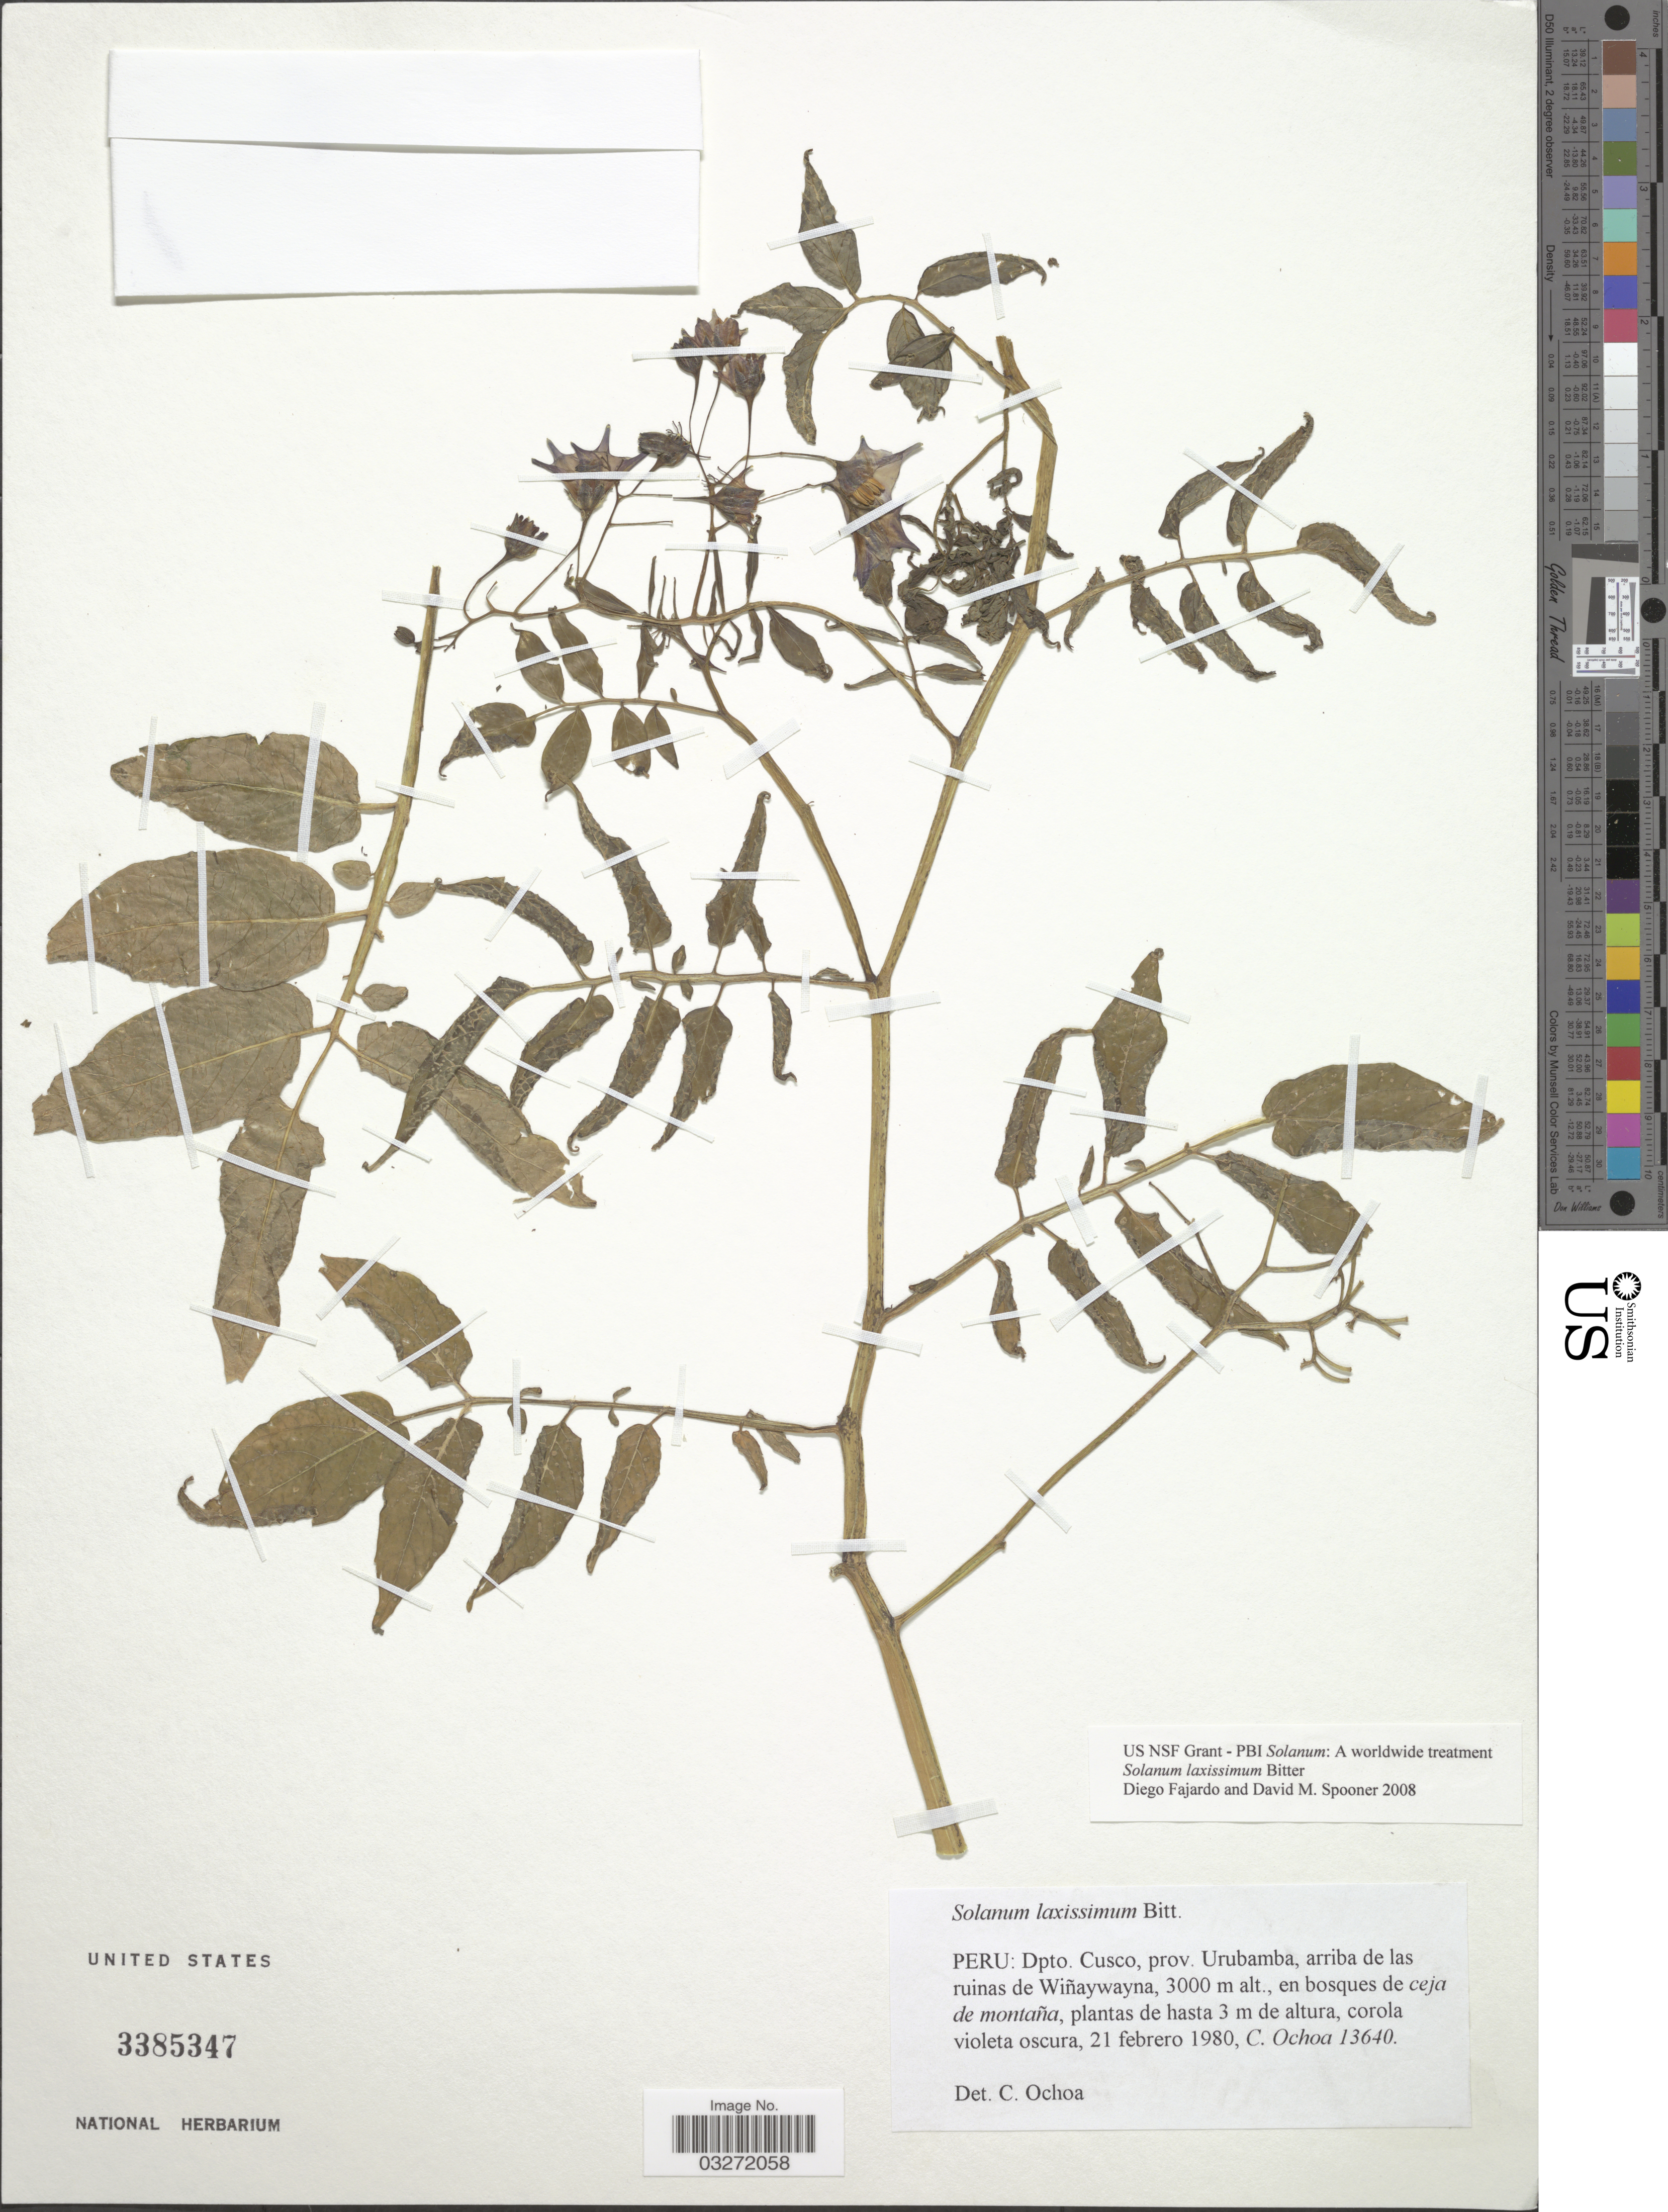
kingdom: Plantae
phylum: Tracheophyta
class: Magnoliopsida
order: Solanales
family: Solanaceae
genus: Solanum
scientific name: Solanum laxissimum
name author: Bitter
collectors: C. Ochoa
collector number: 13640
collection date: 1980-02-21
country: Peru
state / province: Cusco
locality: Dpto. Cusco, prov. Urubamba, arriba de las ruinas de Wiñaywayna, en bosques de ceja de montaña.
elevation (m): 3000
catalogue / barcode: US 3385347